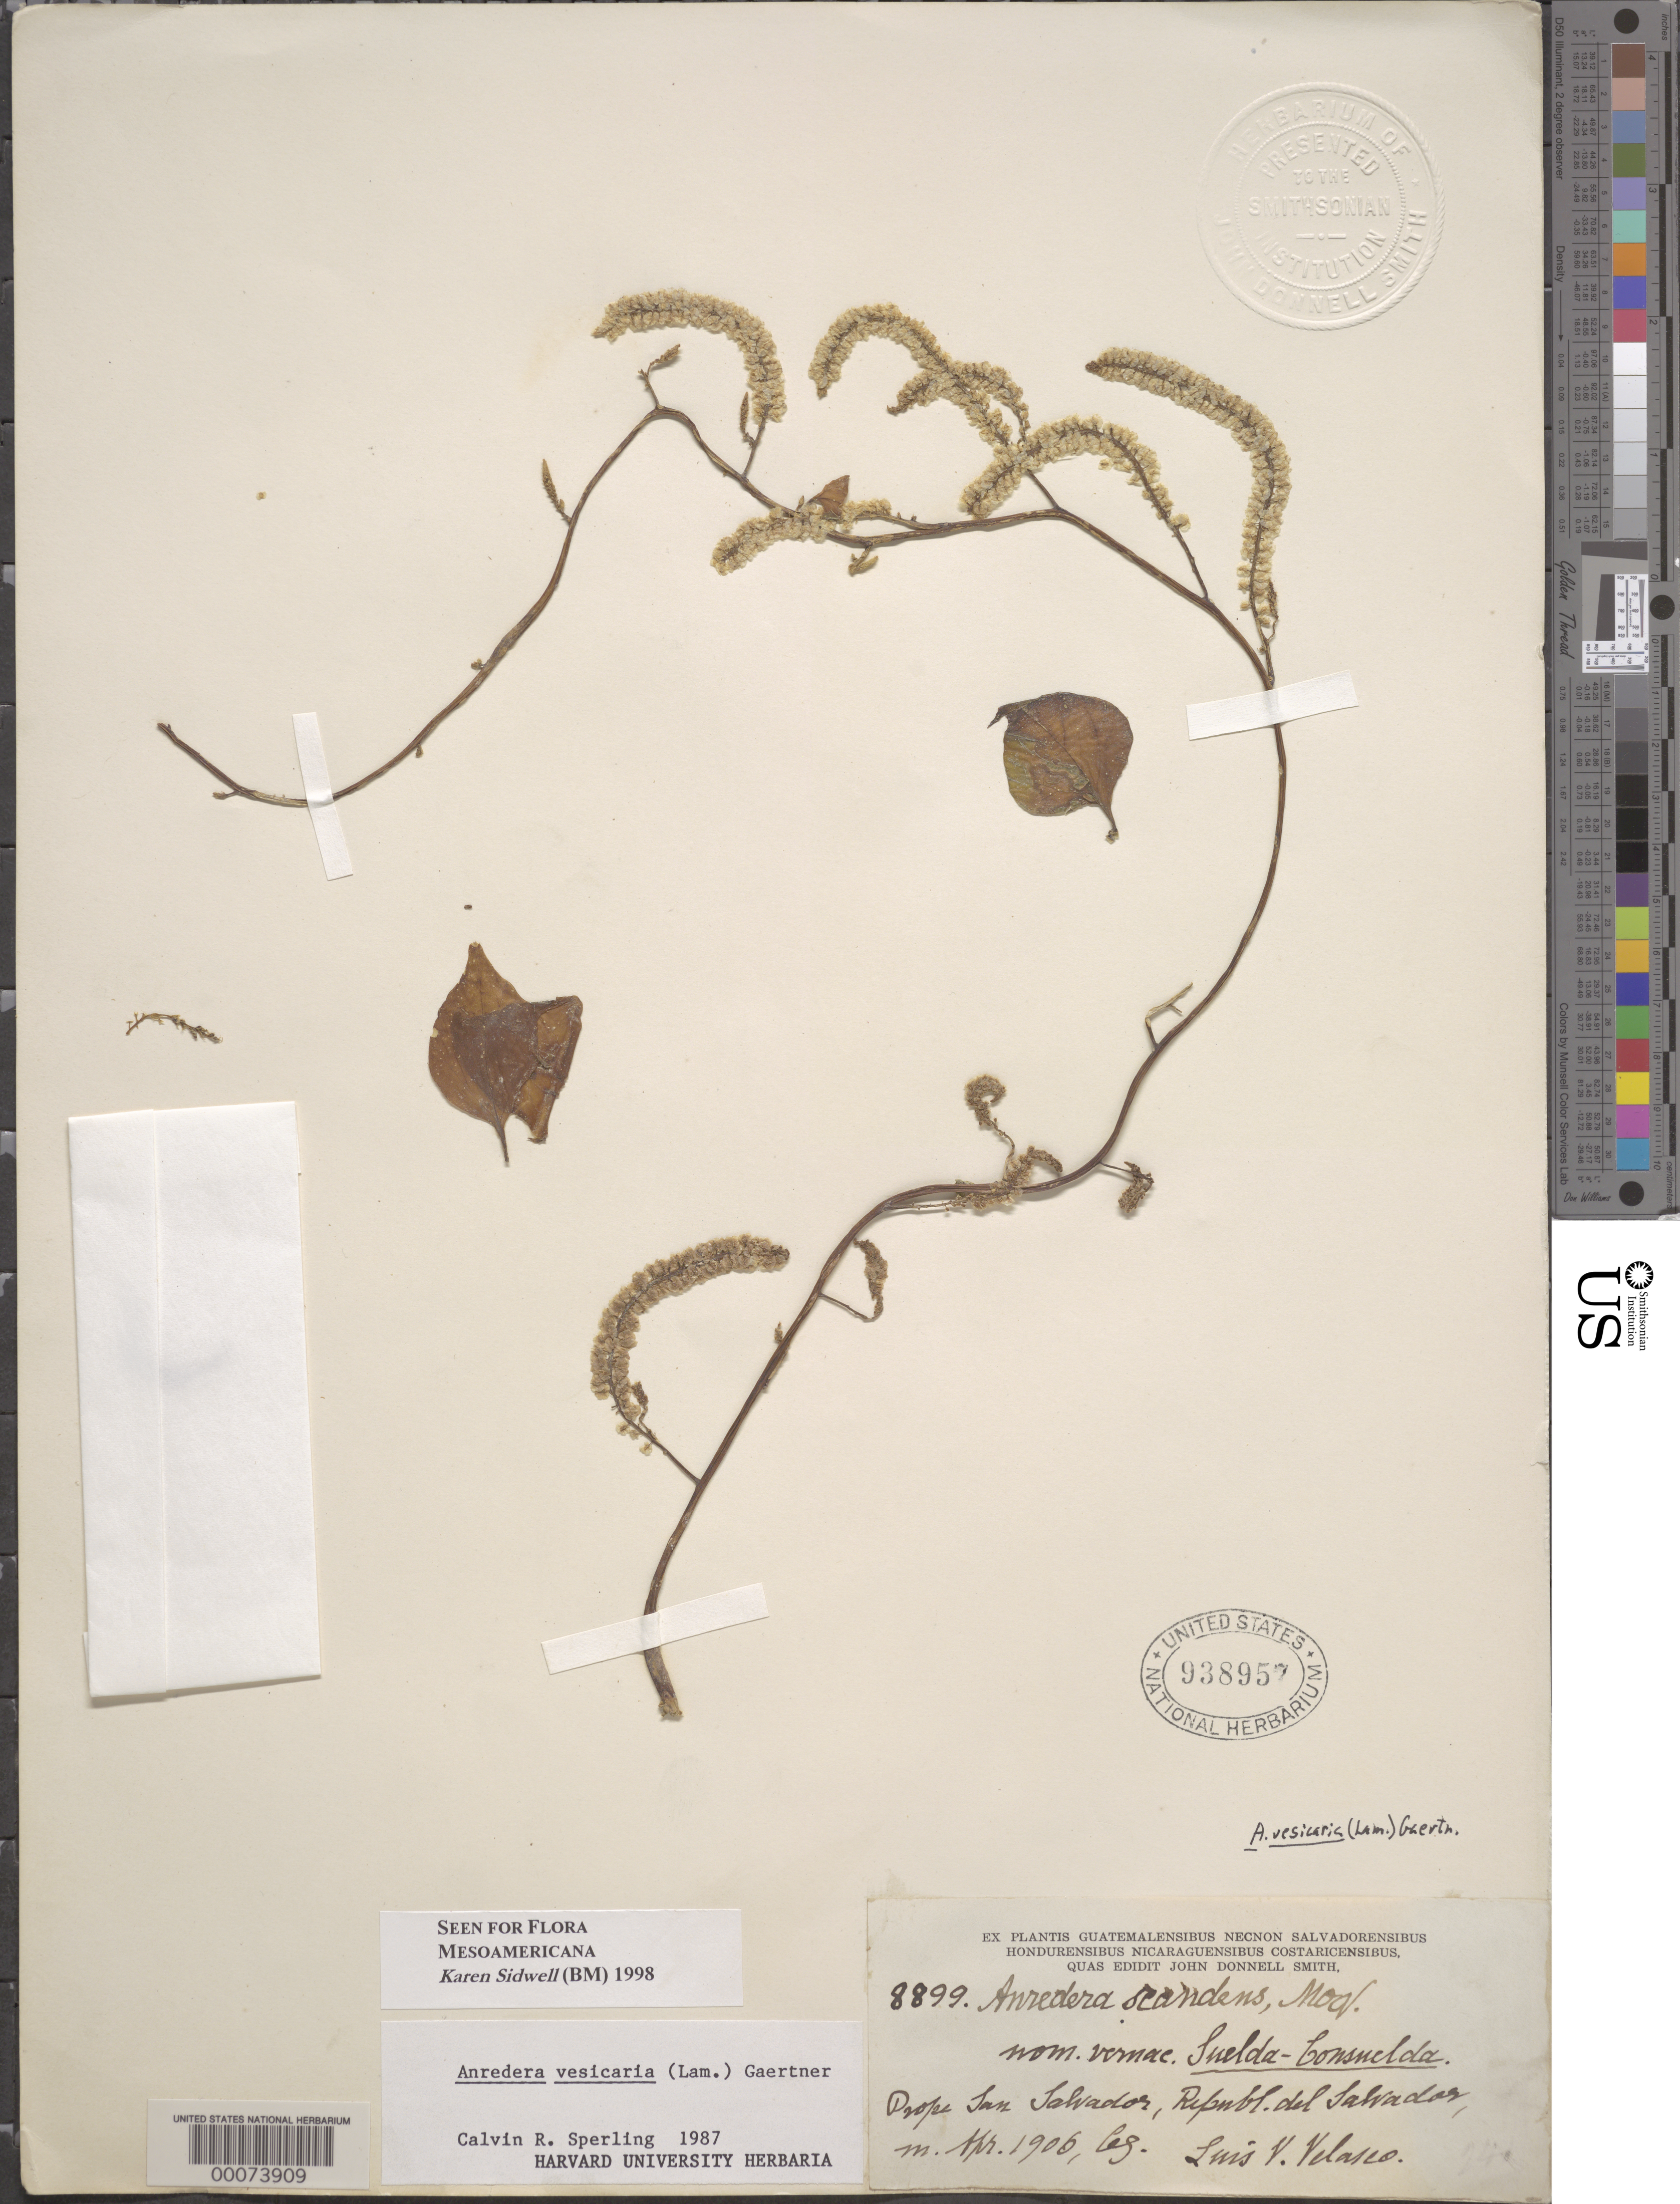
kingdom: Plantae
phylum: Tracheophyta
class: Magnoliopsida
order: Caryophyllales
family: Basellaceae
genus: Anredera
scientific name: Anredera vesicaria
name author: (Lam.) C.F. Gaertn.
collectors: L. Velasco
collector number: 8899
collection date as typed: Apr 1906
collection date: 1906-04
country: El Salvador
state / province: San Salvador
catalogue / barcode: US 938957